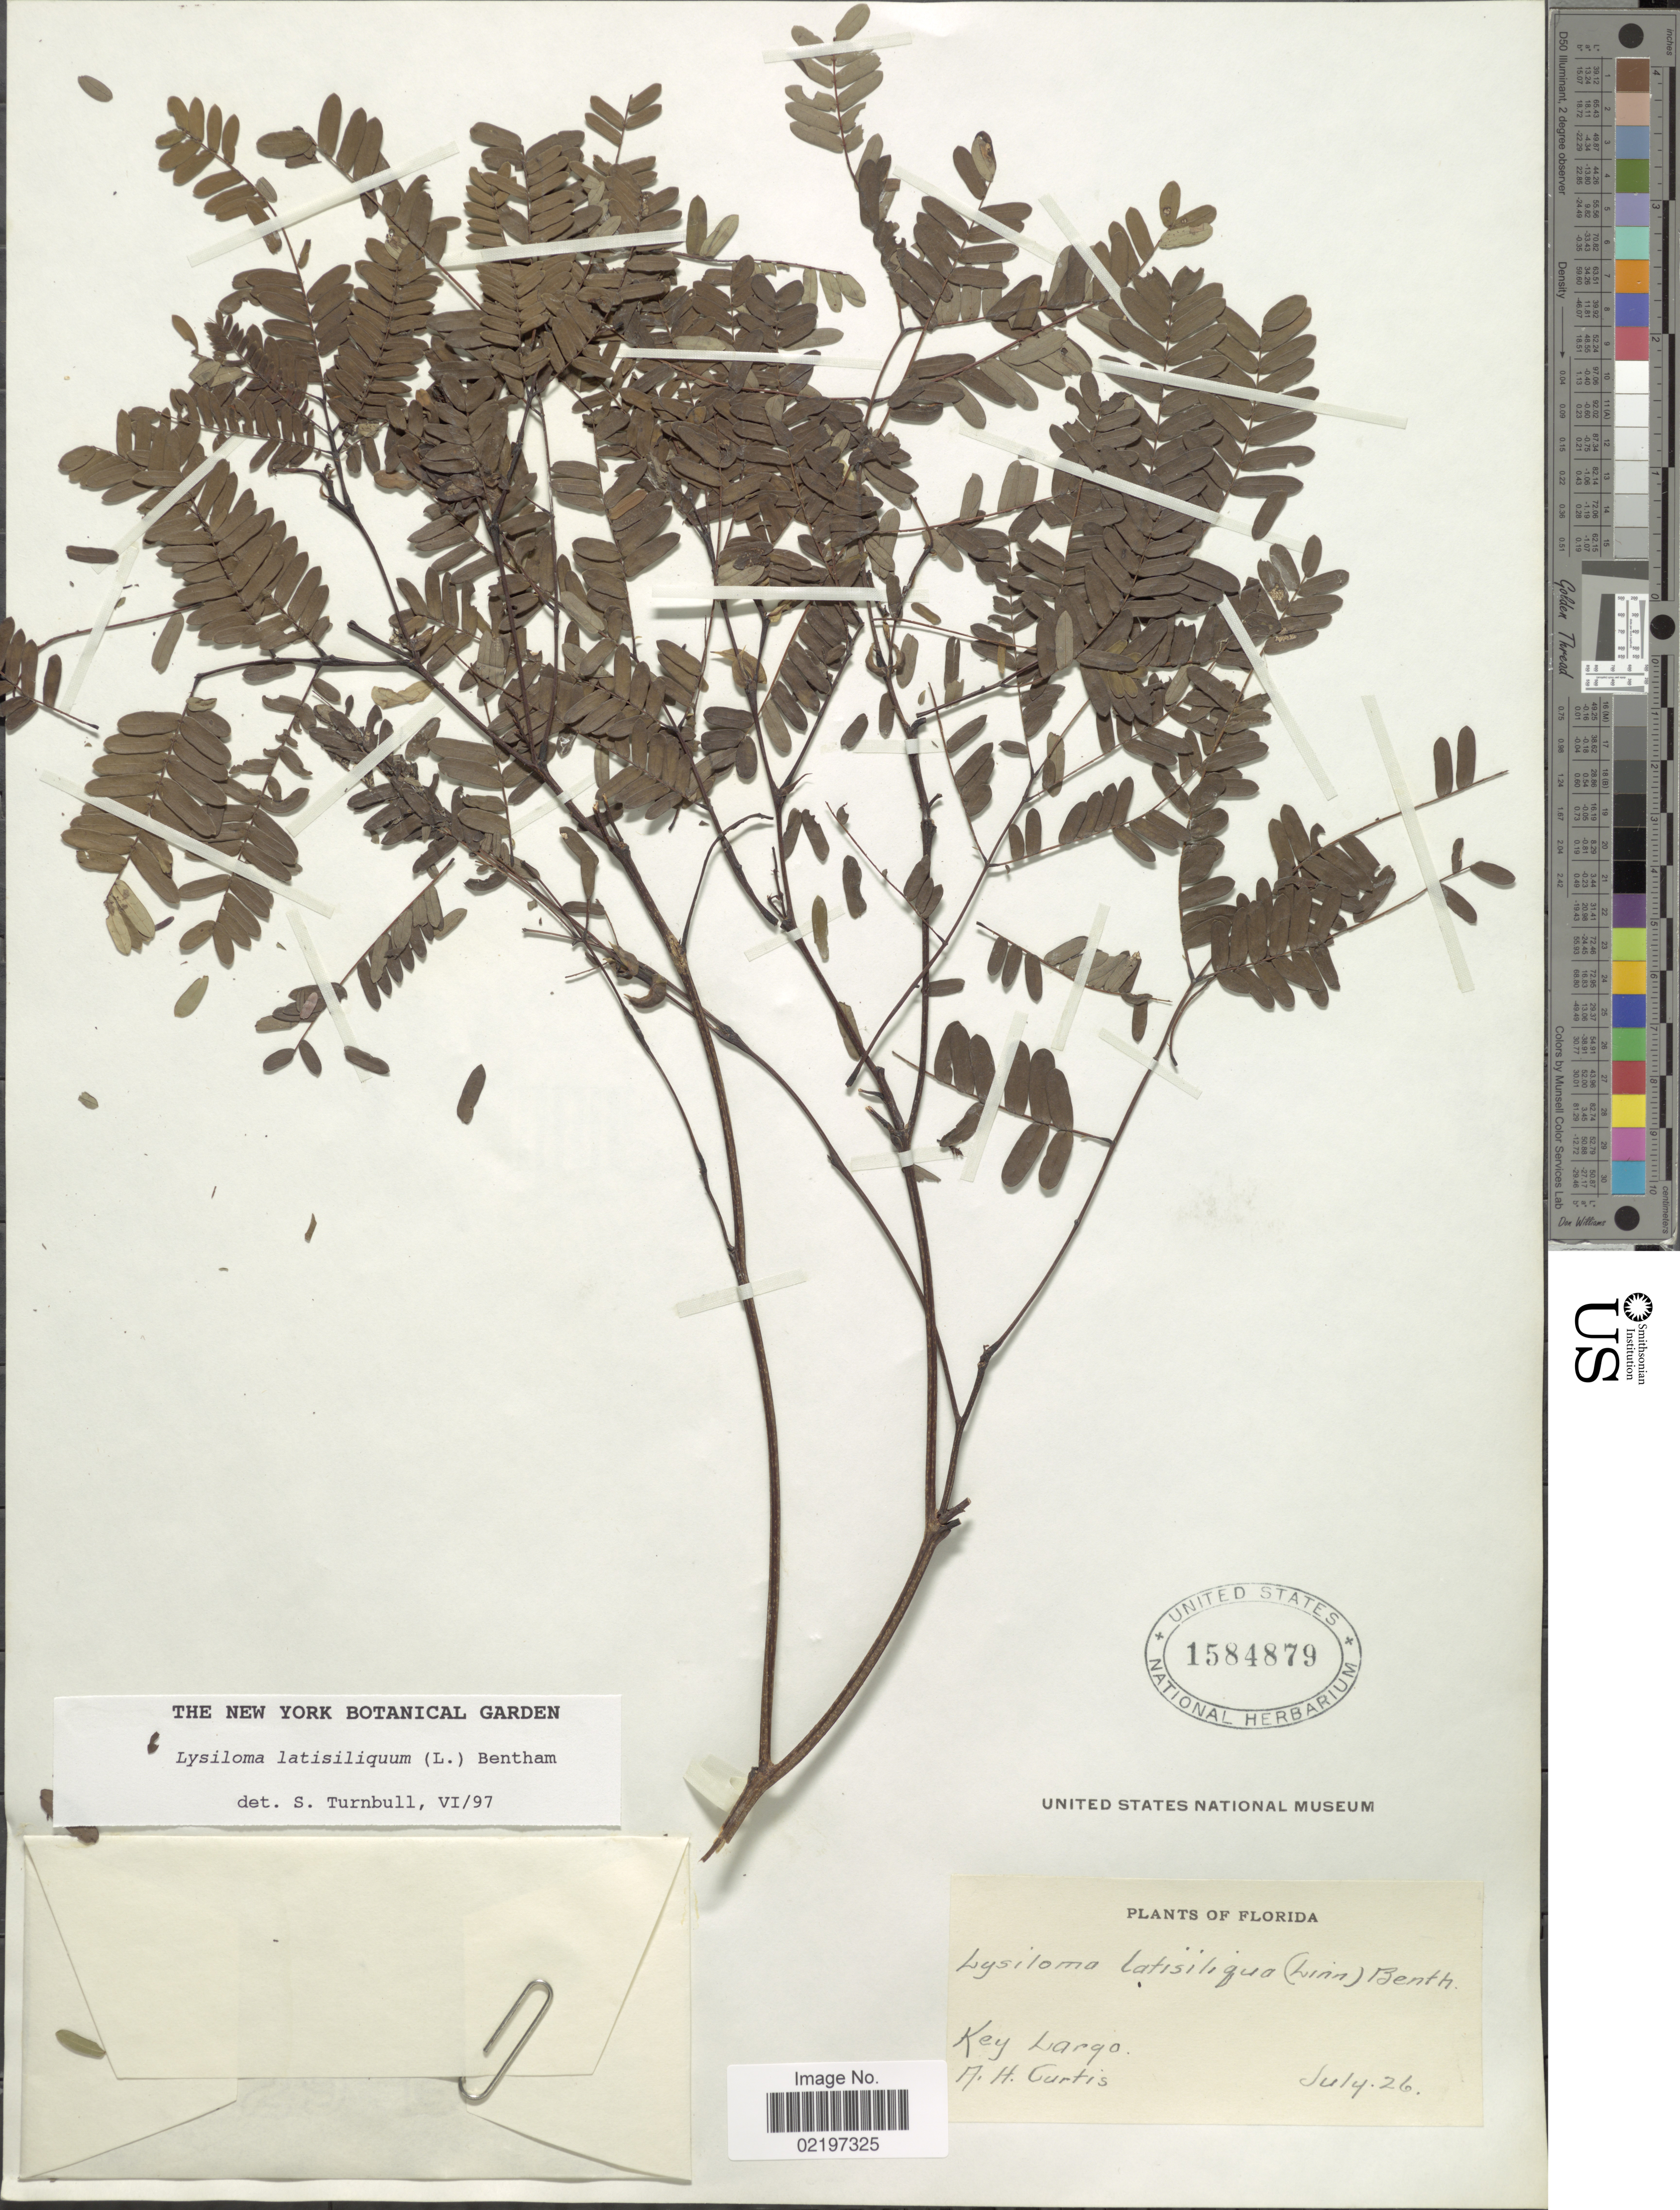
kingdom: Plantae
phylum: Tracheophyta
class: Magnoliopsida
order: Fabales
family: Fabaceae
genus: Lysiloma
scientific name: Lysiloma latisiliquum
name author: (L.) Benth.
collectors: A. Curtis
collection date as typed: Transcribed d/m/y: /7/26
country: United States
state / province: Florida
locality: Key Largo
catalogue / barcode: US 1584879